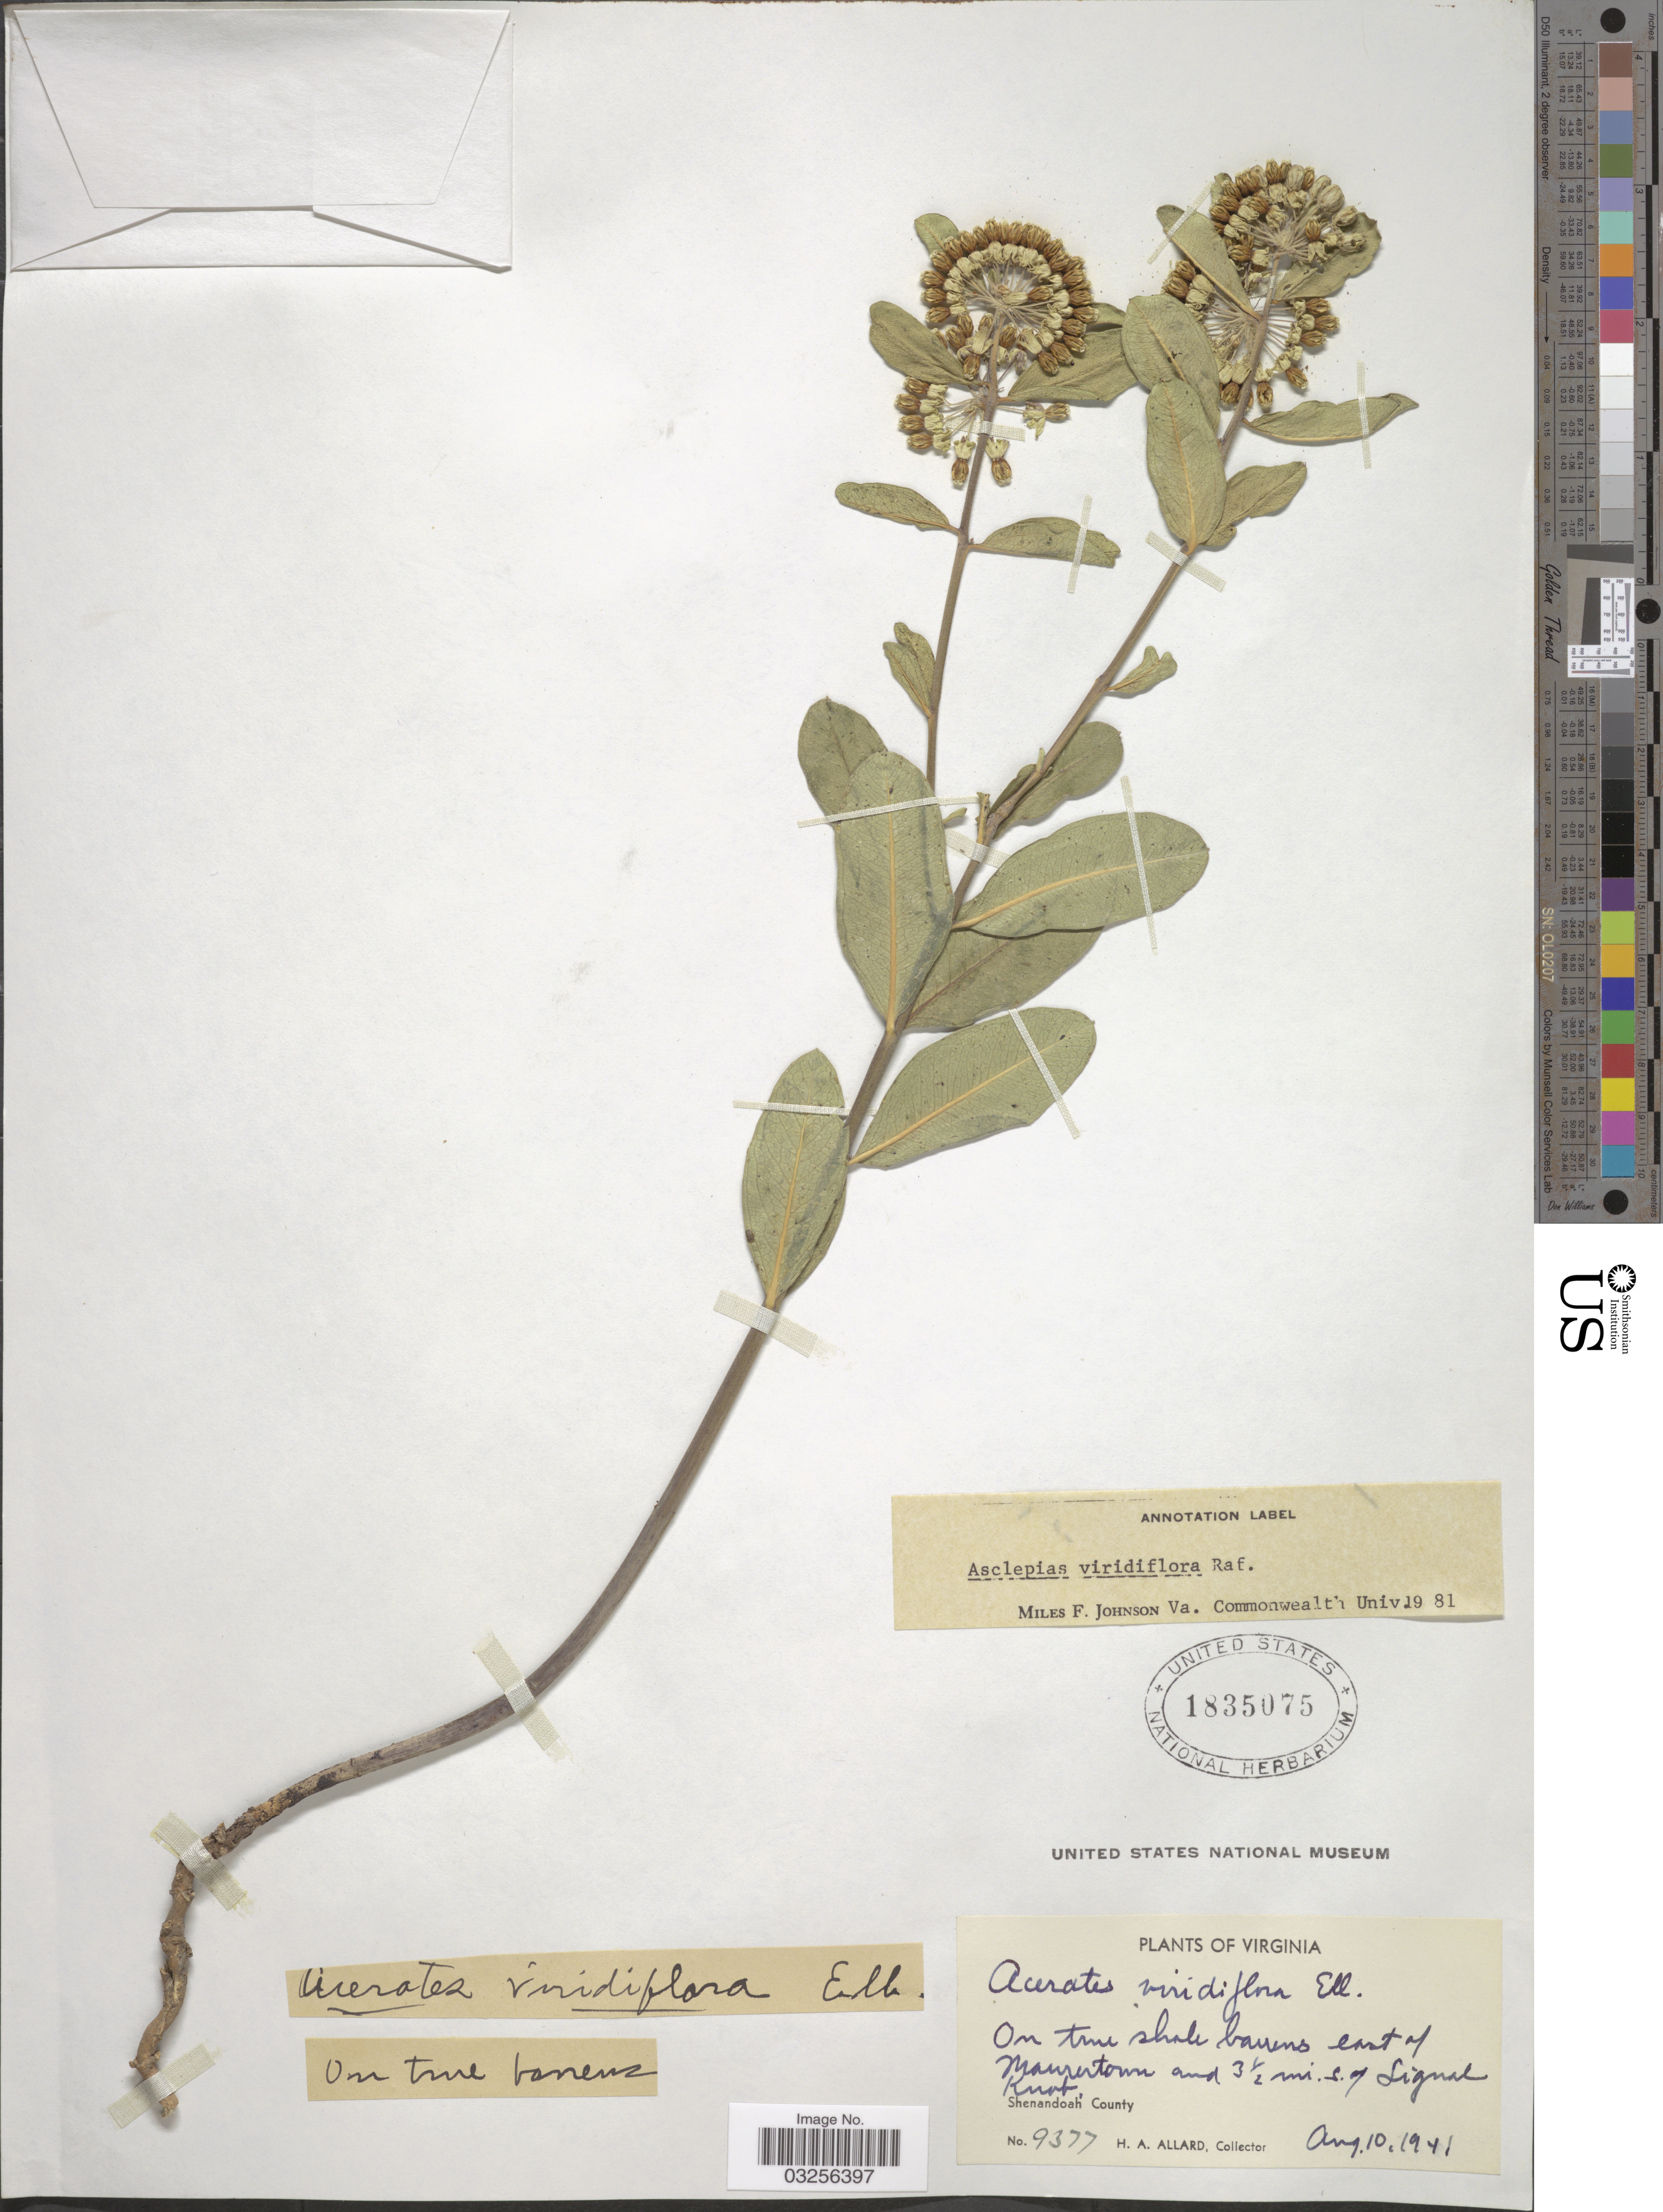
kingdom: Plantae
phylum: Tracheophyta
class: Magnoliopsida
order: Gentianales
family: Apocynaceae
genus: Asclepias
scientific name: Asclepias viridiflora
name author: Raf.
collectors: H. A. Allard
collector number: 9377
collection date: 1941-08-10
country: United States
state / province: Virginia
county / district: Shenandoah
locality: East of Maurertown and 3½ mi. s. of Signal Knob, Shenandoah County.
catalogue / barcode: US 1835075